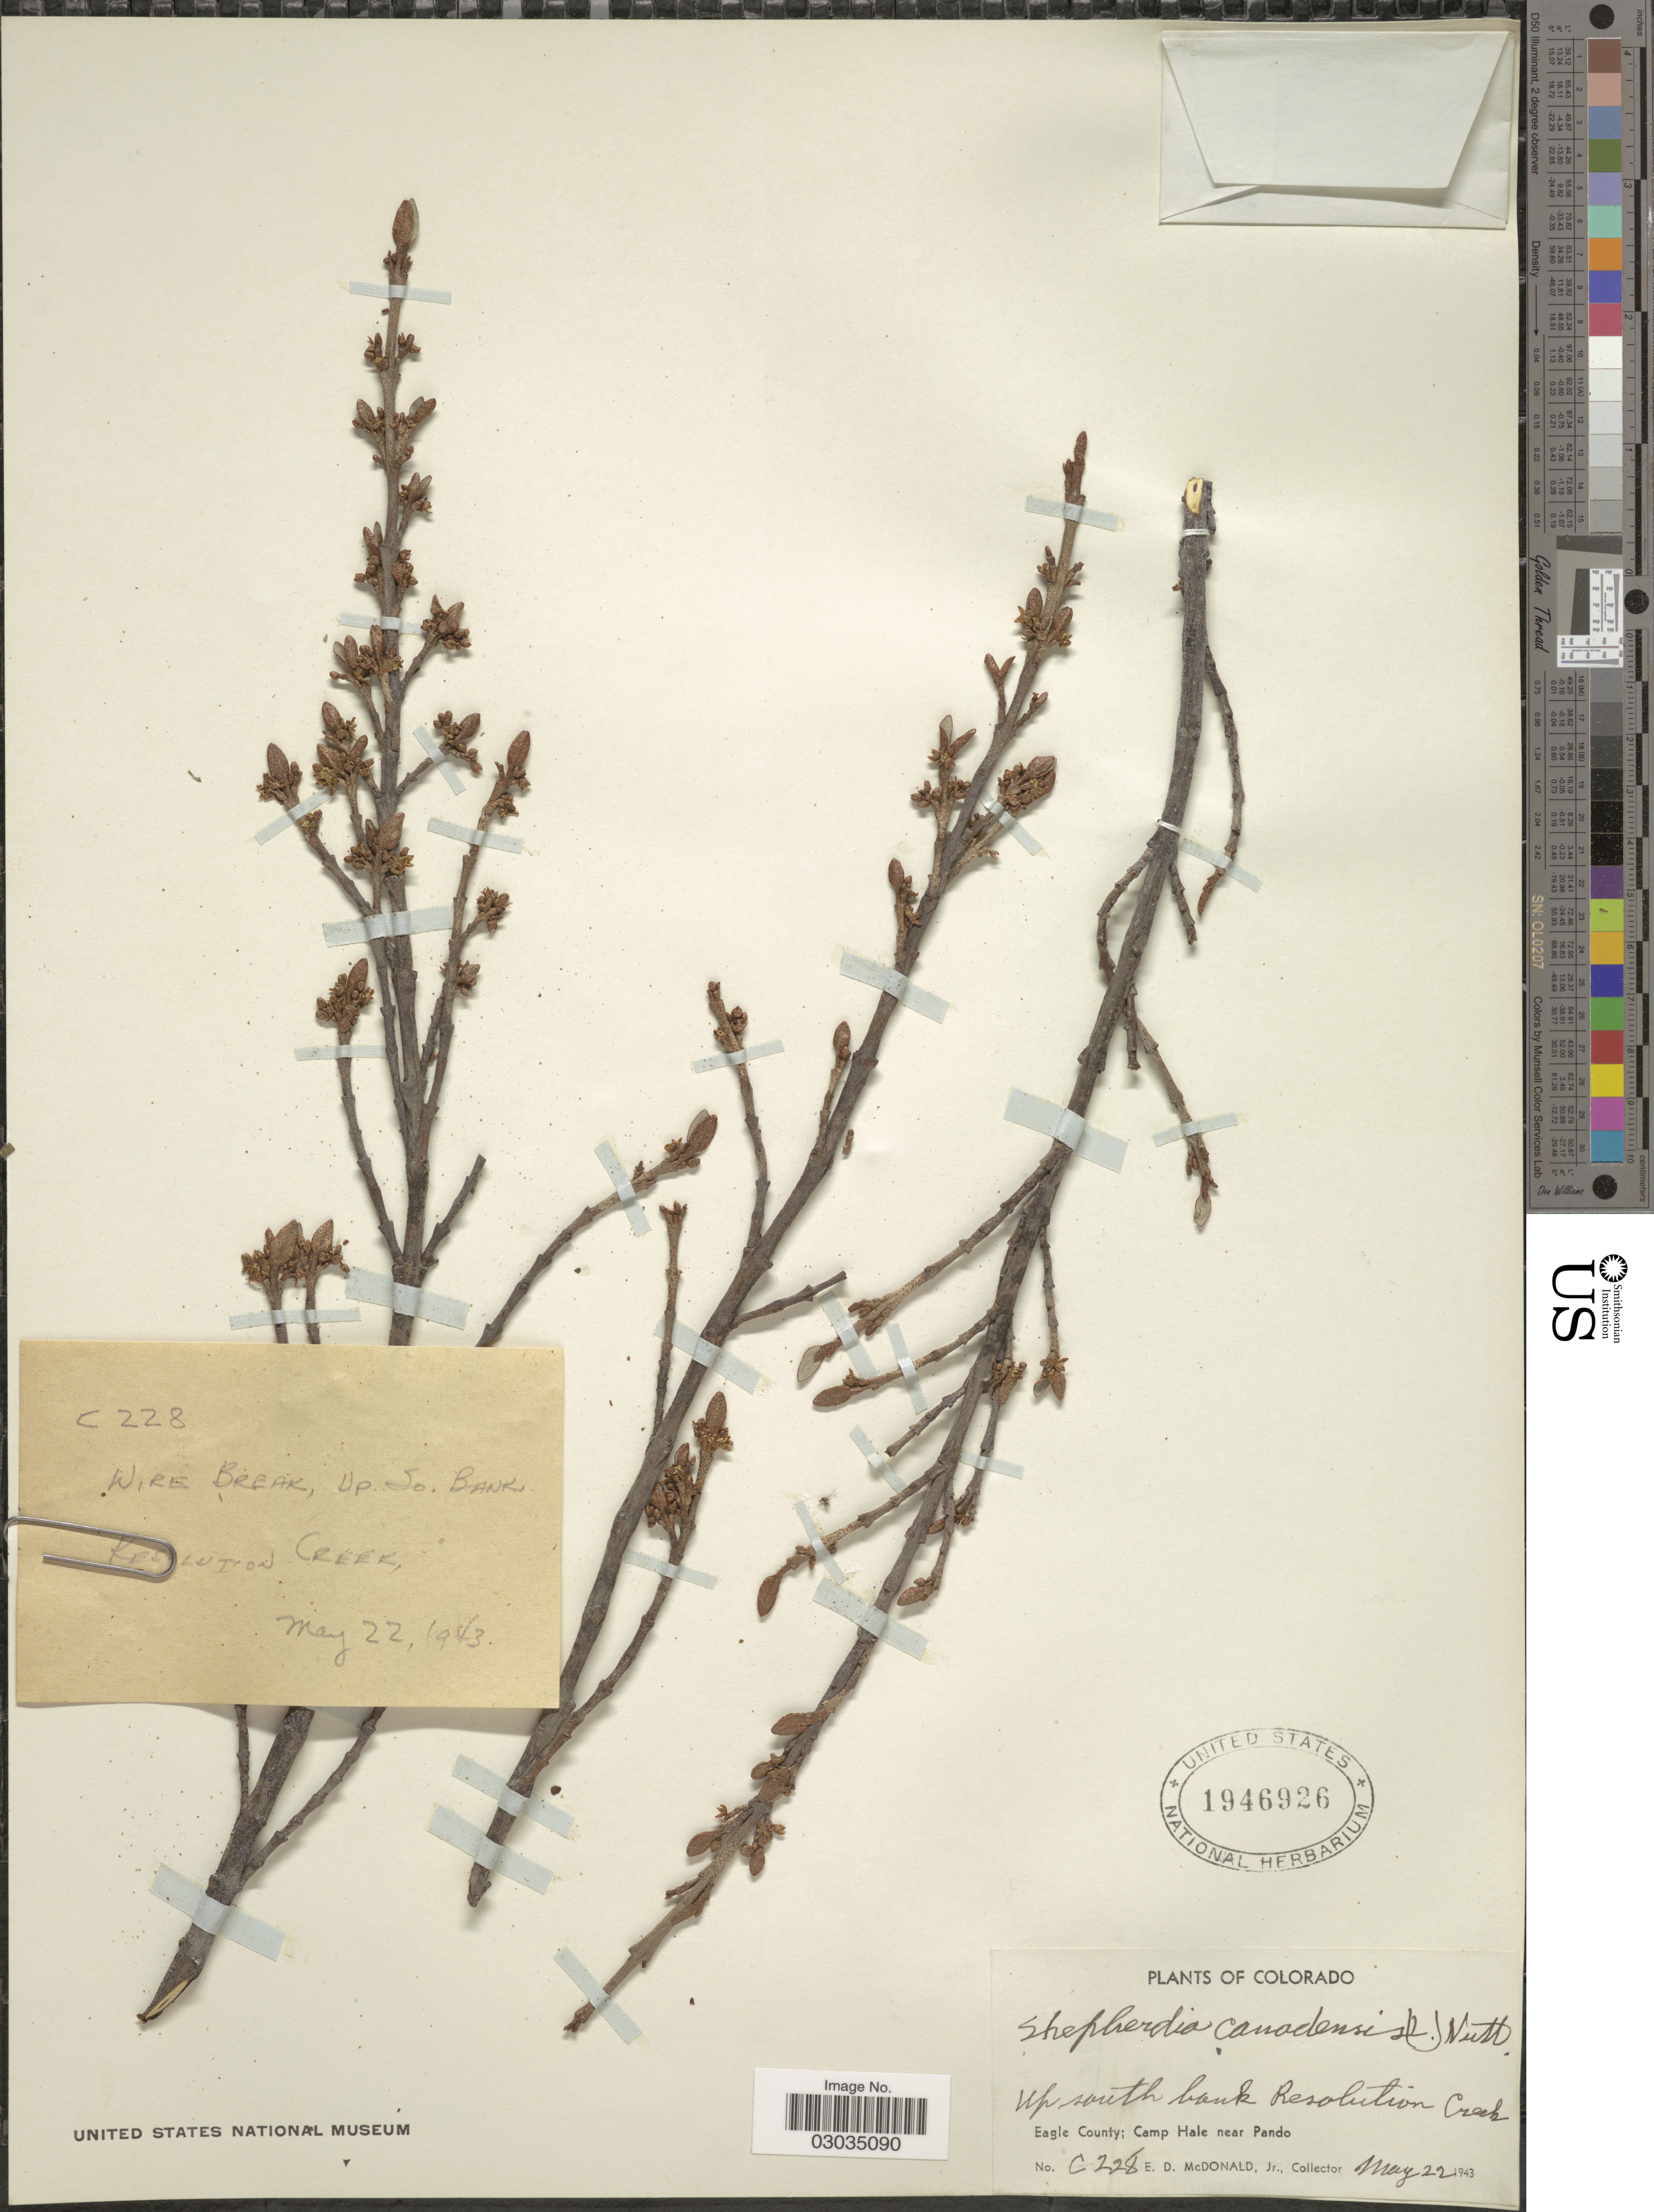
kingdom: Plantae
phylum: Tracheophyta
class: Magnoliopsida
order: Rosales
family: Elaeagnaceae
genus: Shepherdia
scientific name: Shepherdia canadensis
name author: (L.) Nutt.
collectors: E. D. McDonald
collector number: C228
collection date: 1943-05-22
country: United States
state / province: Colorado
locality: Up south bank Resolution Creek, Eagle County: Camp Hale near Pando.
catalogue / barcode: US 1946926